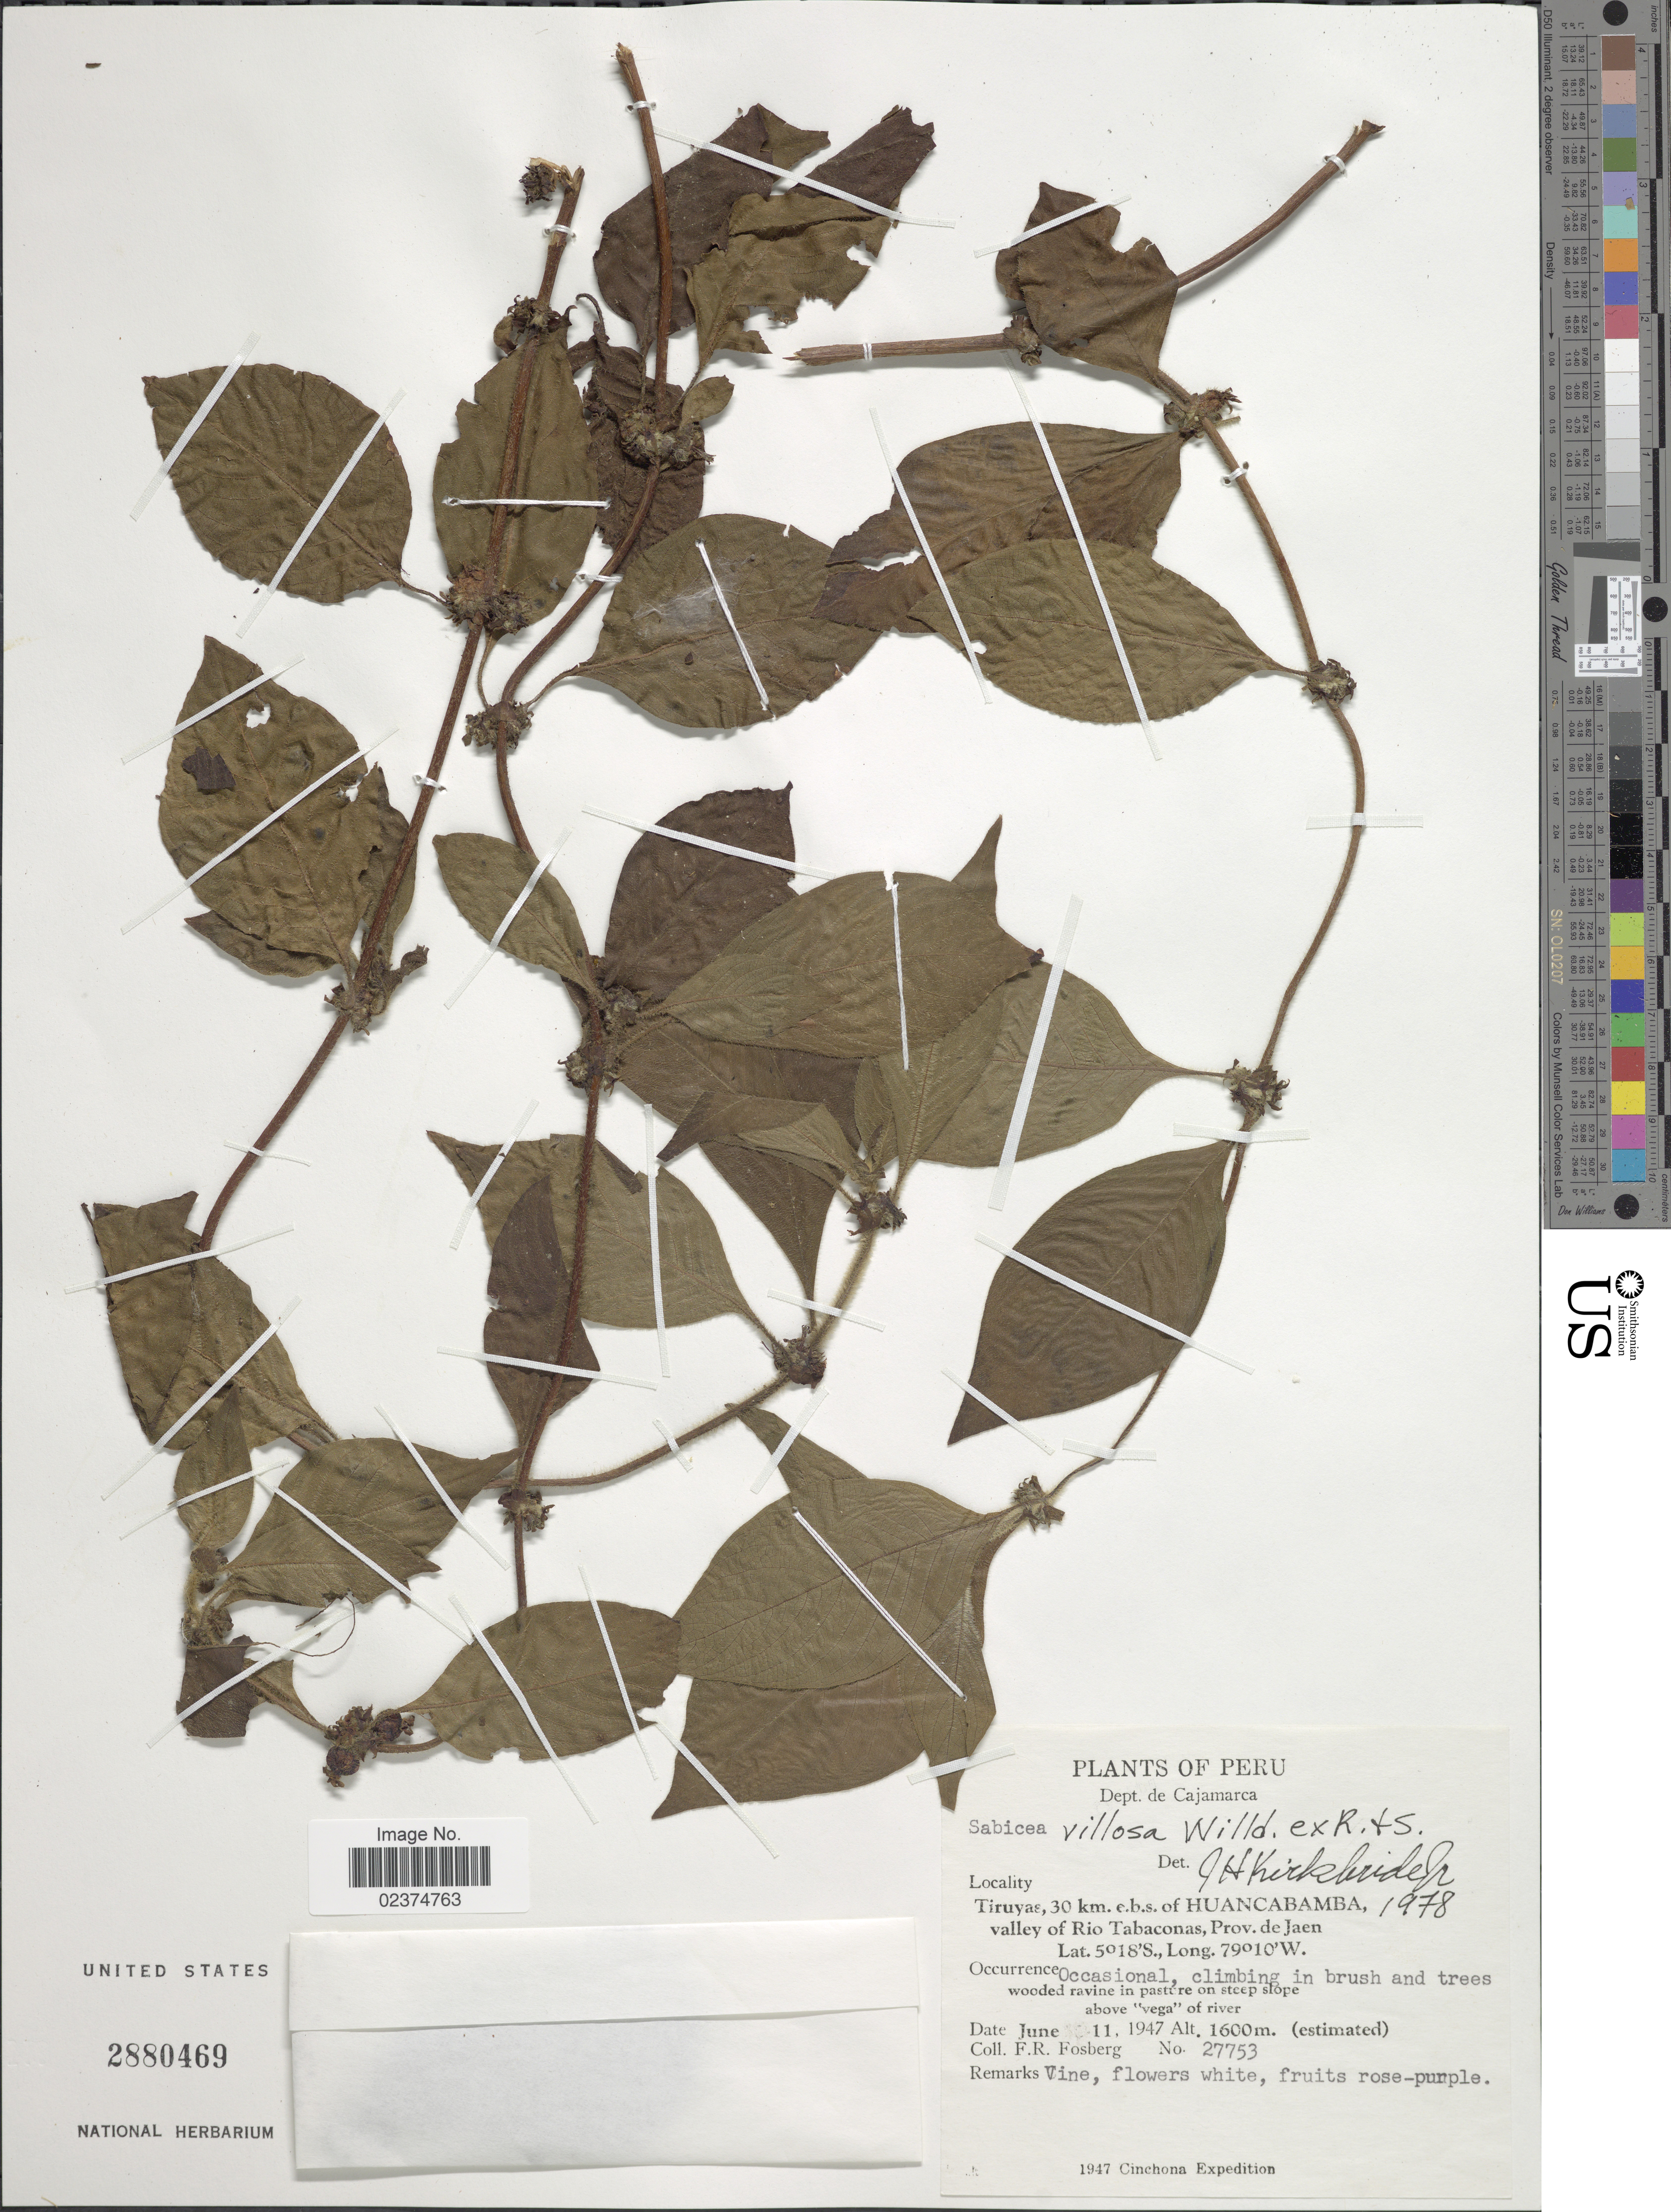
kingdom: Plantae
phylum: Tracheophyta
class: Magnoliopsida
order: Gentianales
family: Rubiaceae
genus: Sabicea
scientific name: Sabicea villosa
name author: Willd. ex Roem. & Schult.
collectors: F. R. Fosberg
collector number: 27753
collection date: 1947-06-11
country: Peru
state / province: Cajamarca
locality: Dept. de Cajamarca. Tiruyas, 30 km e.b.s. of Huancabamba, valley of Rio Tabaconas, Prov. de Jaen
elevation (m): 1600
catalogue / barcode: US 2880469